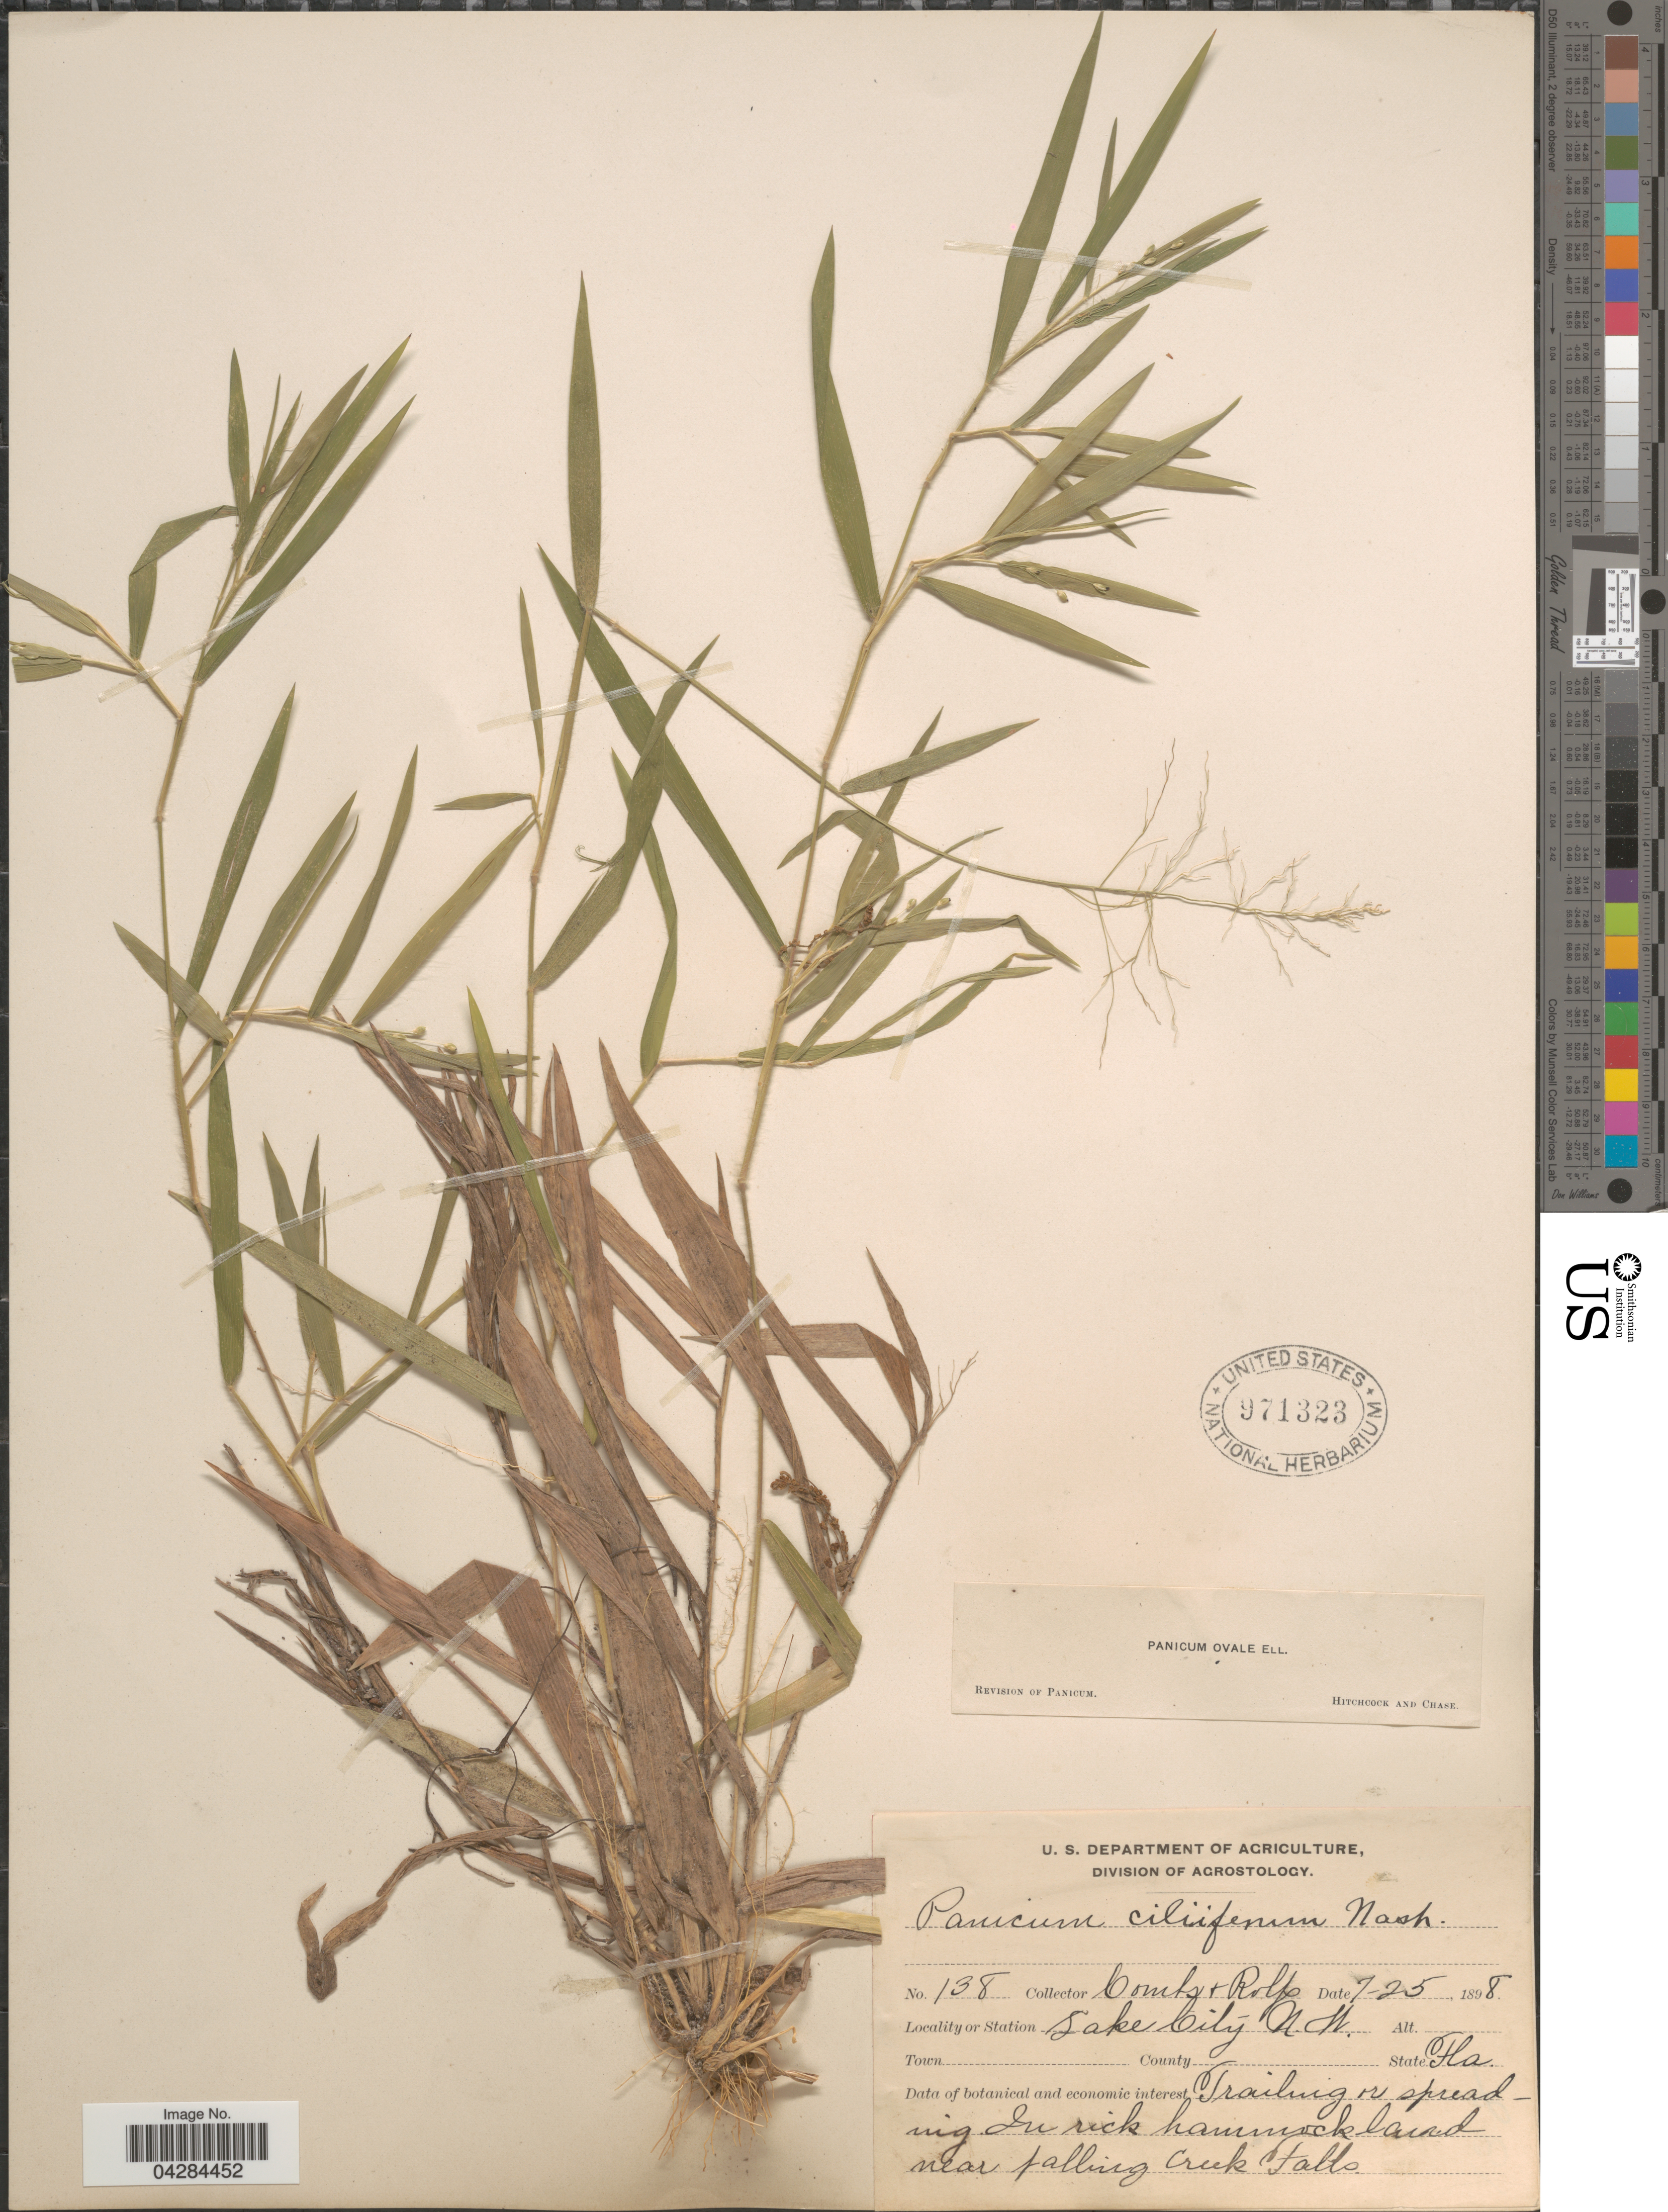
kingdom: Plantae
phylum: Tracheophyta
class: Liliopsida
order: Poales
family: Poaceae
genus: Dichanthelium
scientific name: Dichanthelium ovale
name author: (Elliott) Gould & C.A. Clark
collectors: -. Combs & Rolfs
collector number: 138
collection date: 1898-07-25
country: United States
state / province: Florida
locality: Station Lake City N.W. In rick hammock land near falling Creek Falls.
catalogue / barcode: US 971323